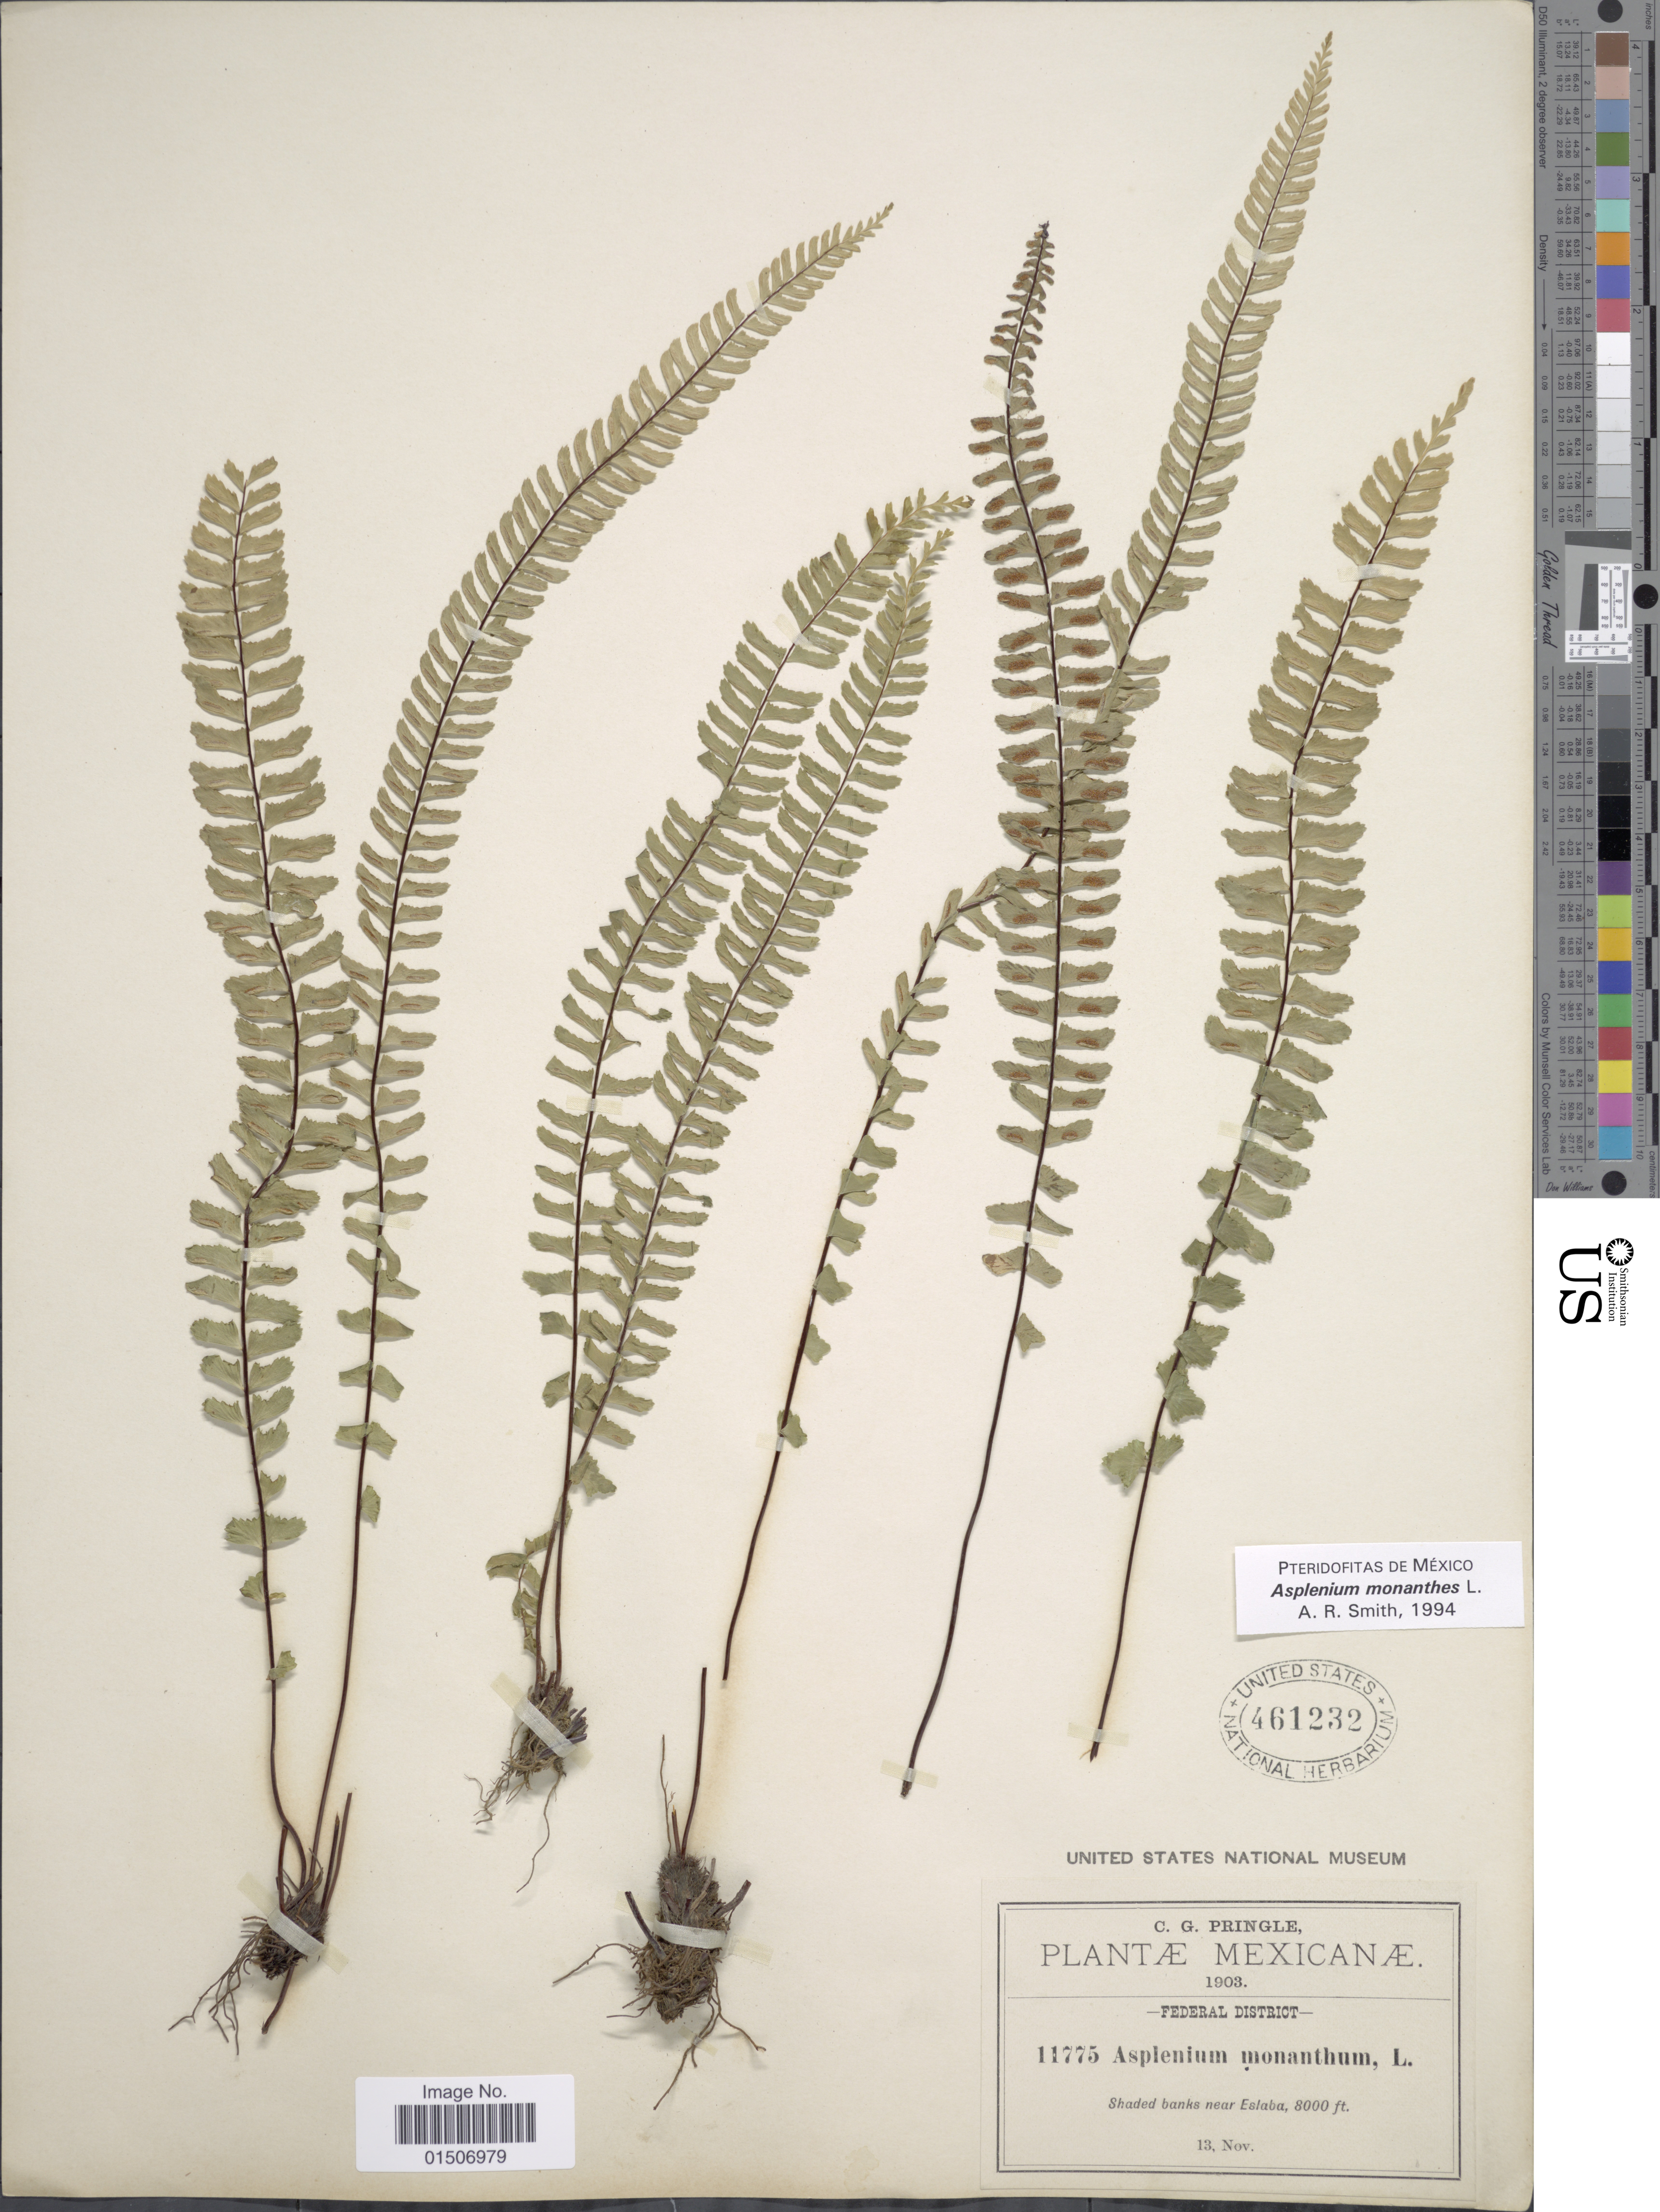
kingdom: Plantae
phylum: Tracheophyta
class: Polypodiopsida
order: Polypodiales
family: Aspleniaceae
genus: Asplenium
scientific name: Asplenium monanthes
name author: L.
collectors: C. G. Pringle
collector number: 11775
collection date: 1903-11-13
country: Mexico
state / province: Distrito Federal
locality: Federal District, Shaded banks near Eslaba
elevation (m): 2438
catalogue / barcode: US 461232